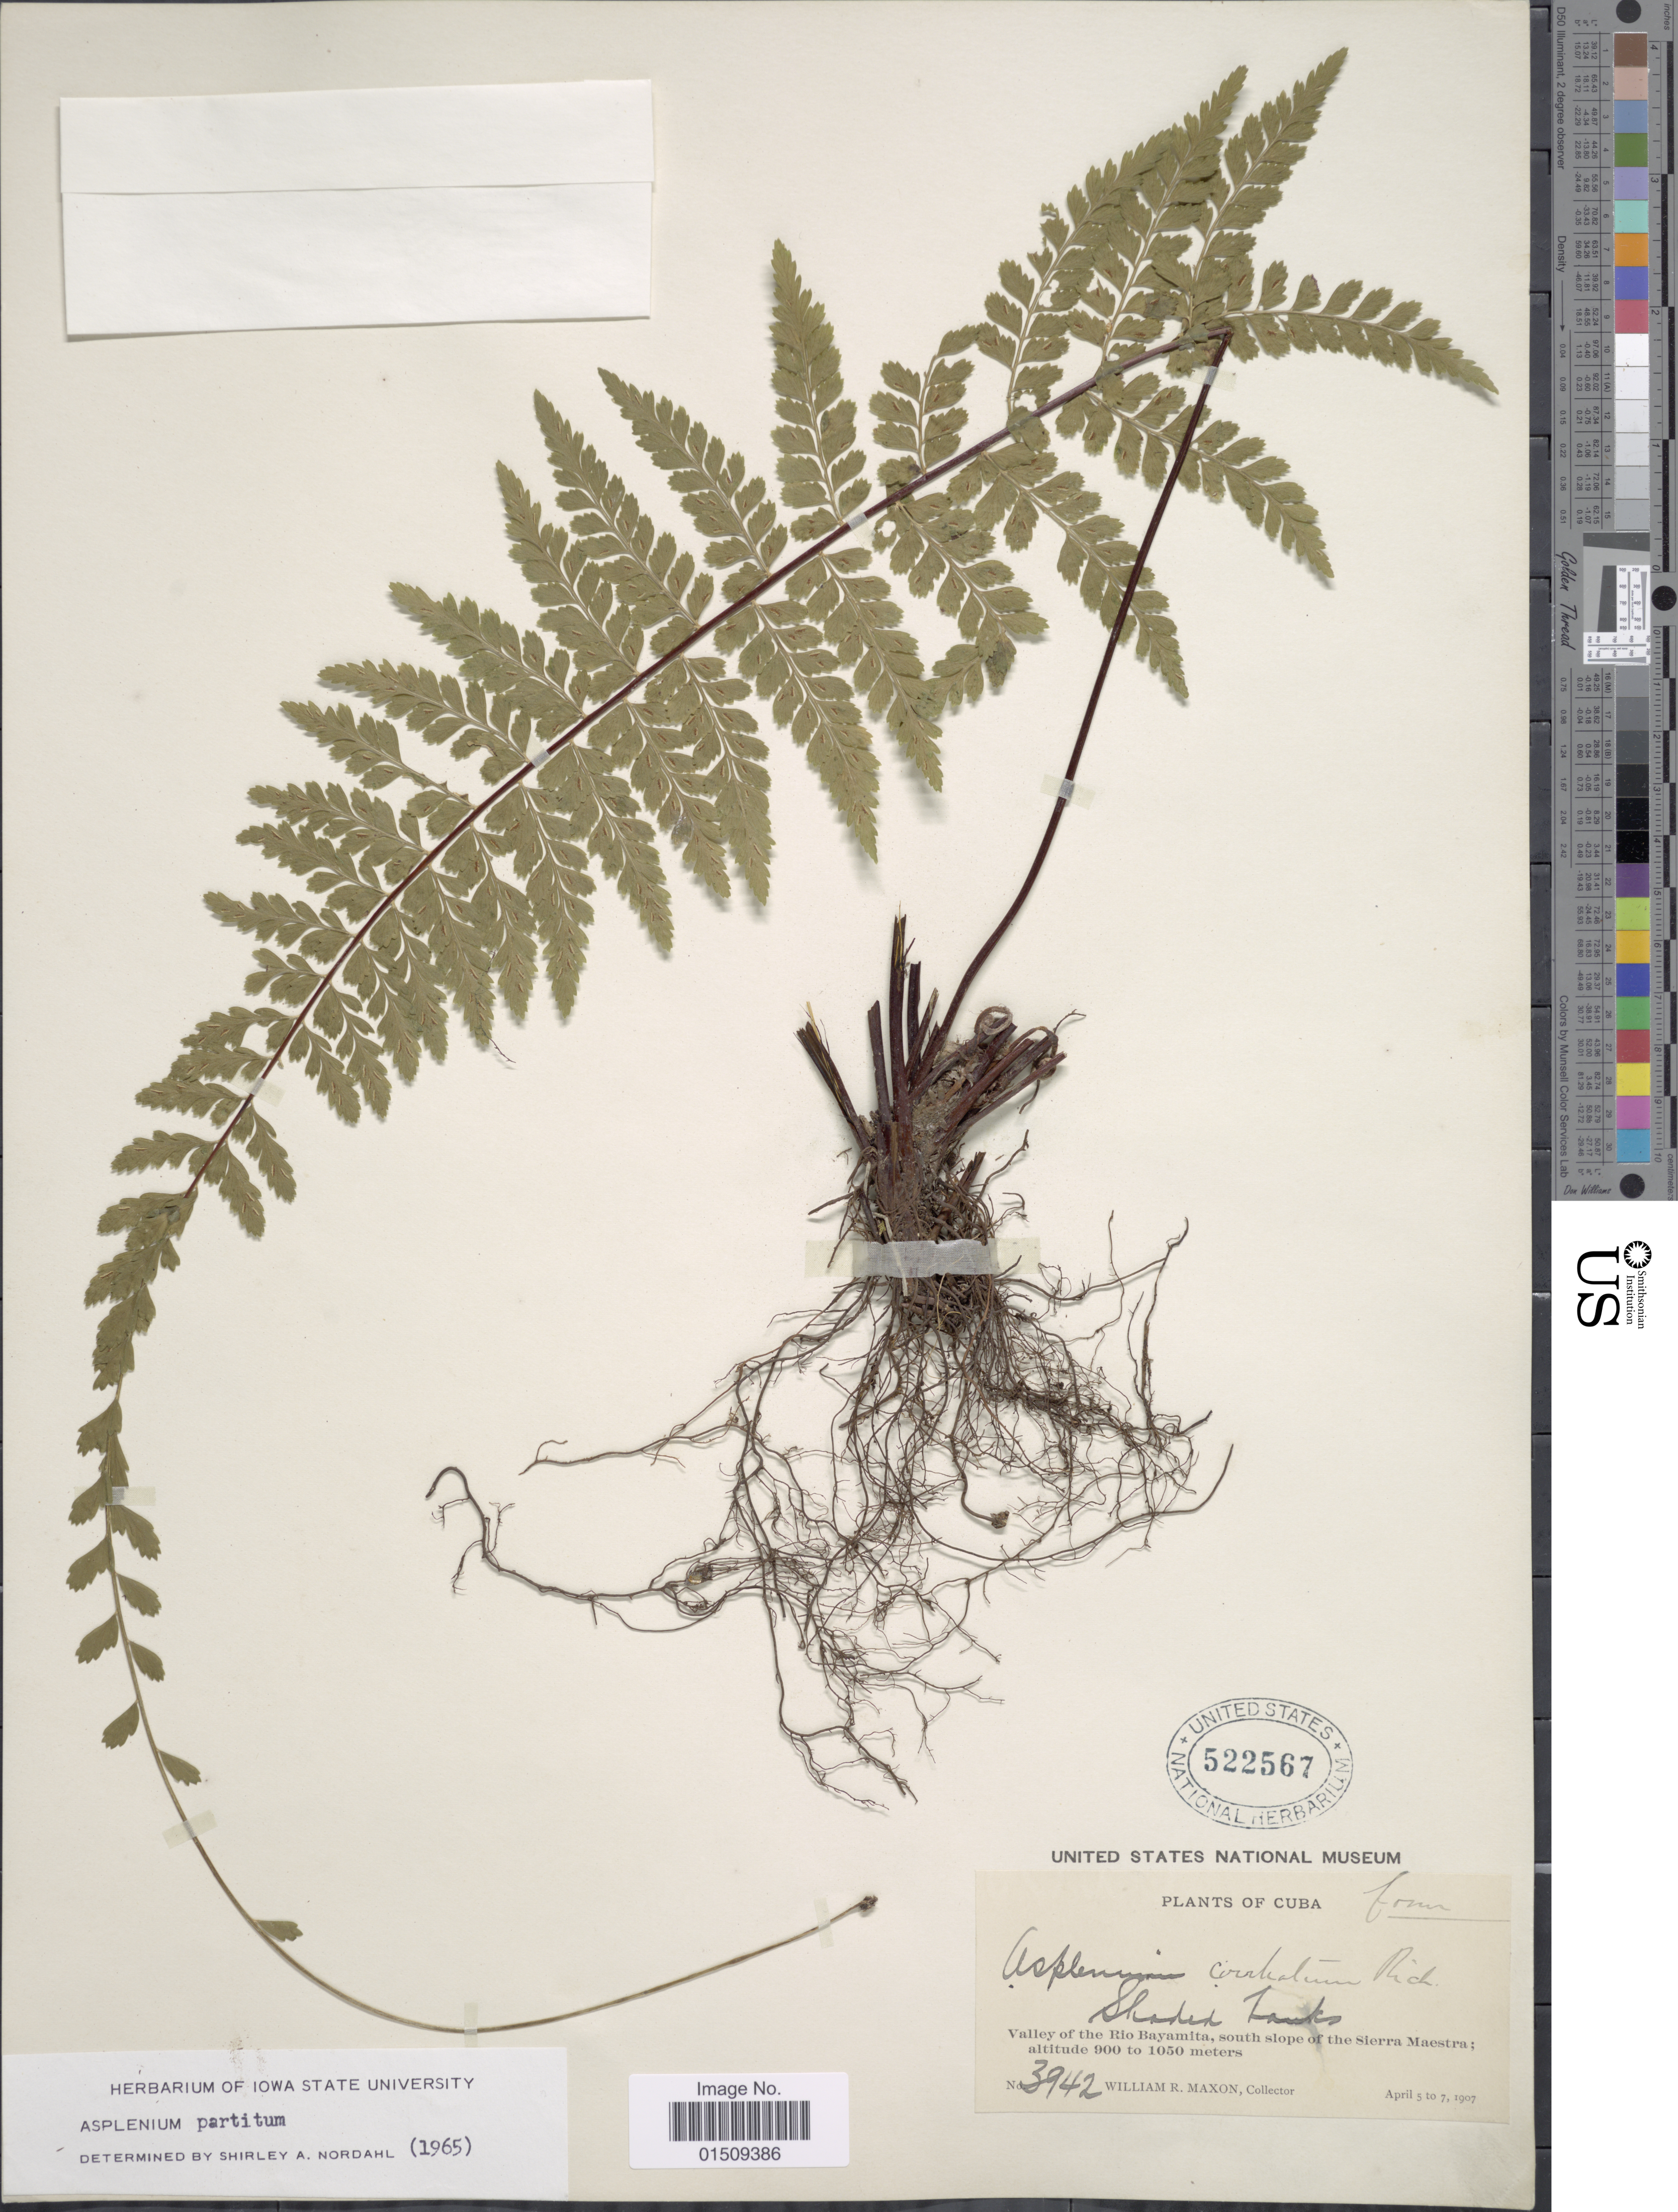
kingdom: Plantae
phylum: Tracheophyta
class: Polypodiopsida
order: Polypodiales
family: Aspleniaceae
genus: Asplenium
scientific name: Asplenium radicans var. dentatum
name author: (Klotzsch) Bonap.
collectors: W. R. Maxon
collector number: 3942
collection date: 1907-04-05/1907-04-07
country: Cuba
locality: Valley of the Rio Bayamita, south slope of the Sierra Maestra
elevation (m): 900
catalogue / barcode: US 522567